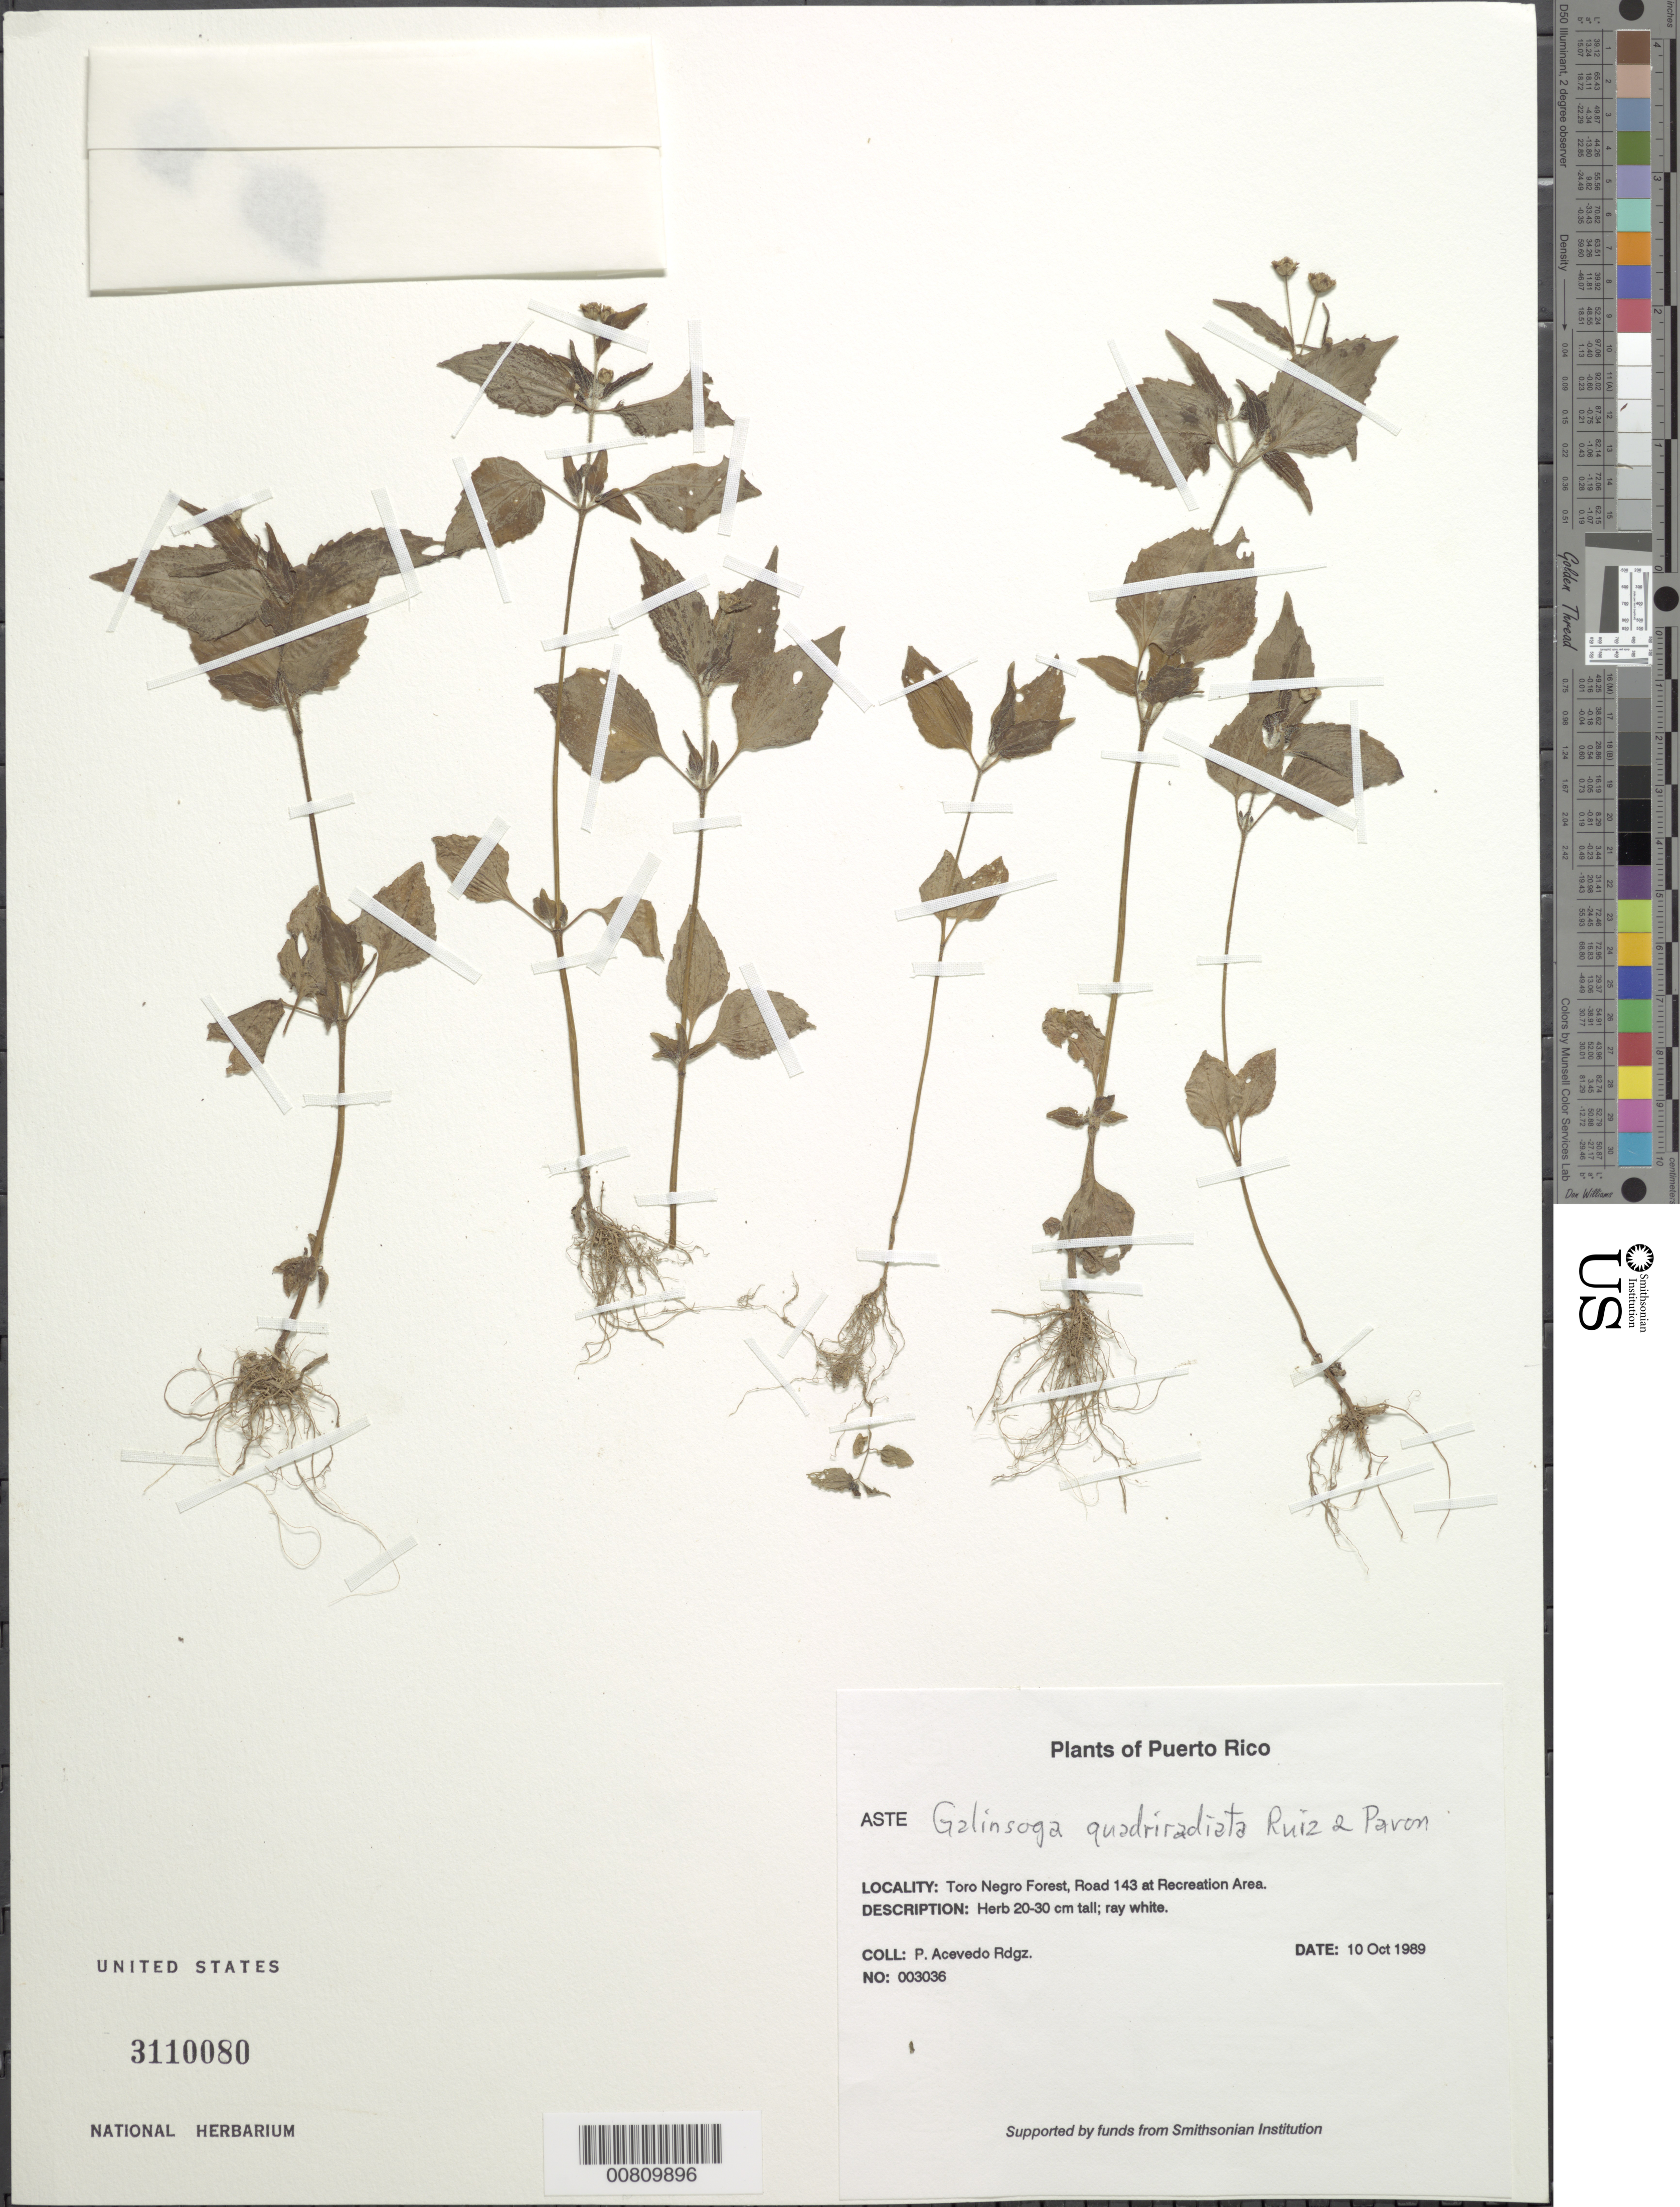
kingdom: Plantae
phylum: Tracheophyta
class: Magnoliopsida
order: Asterales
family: Asteraceae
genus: Galinsoga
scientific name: Galinsoga quadriradiata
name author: Ruiz & Pav.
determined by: Robinson, Harold E., (US)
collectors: P. Acevedo-Rodr.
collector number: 3036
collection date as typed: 10 Oct 1989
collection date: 1989-10-10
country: Puerto Rico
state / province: Jayuya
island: Puerto Rico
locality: Jayuya; Toro Negro Forest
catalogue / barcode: US 3110080